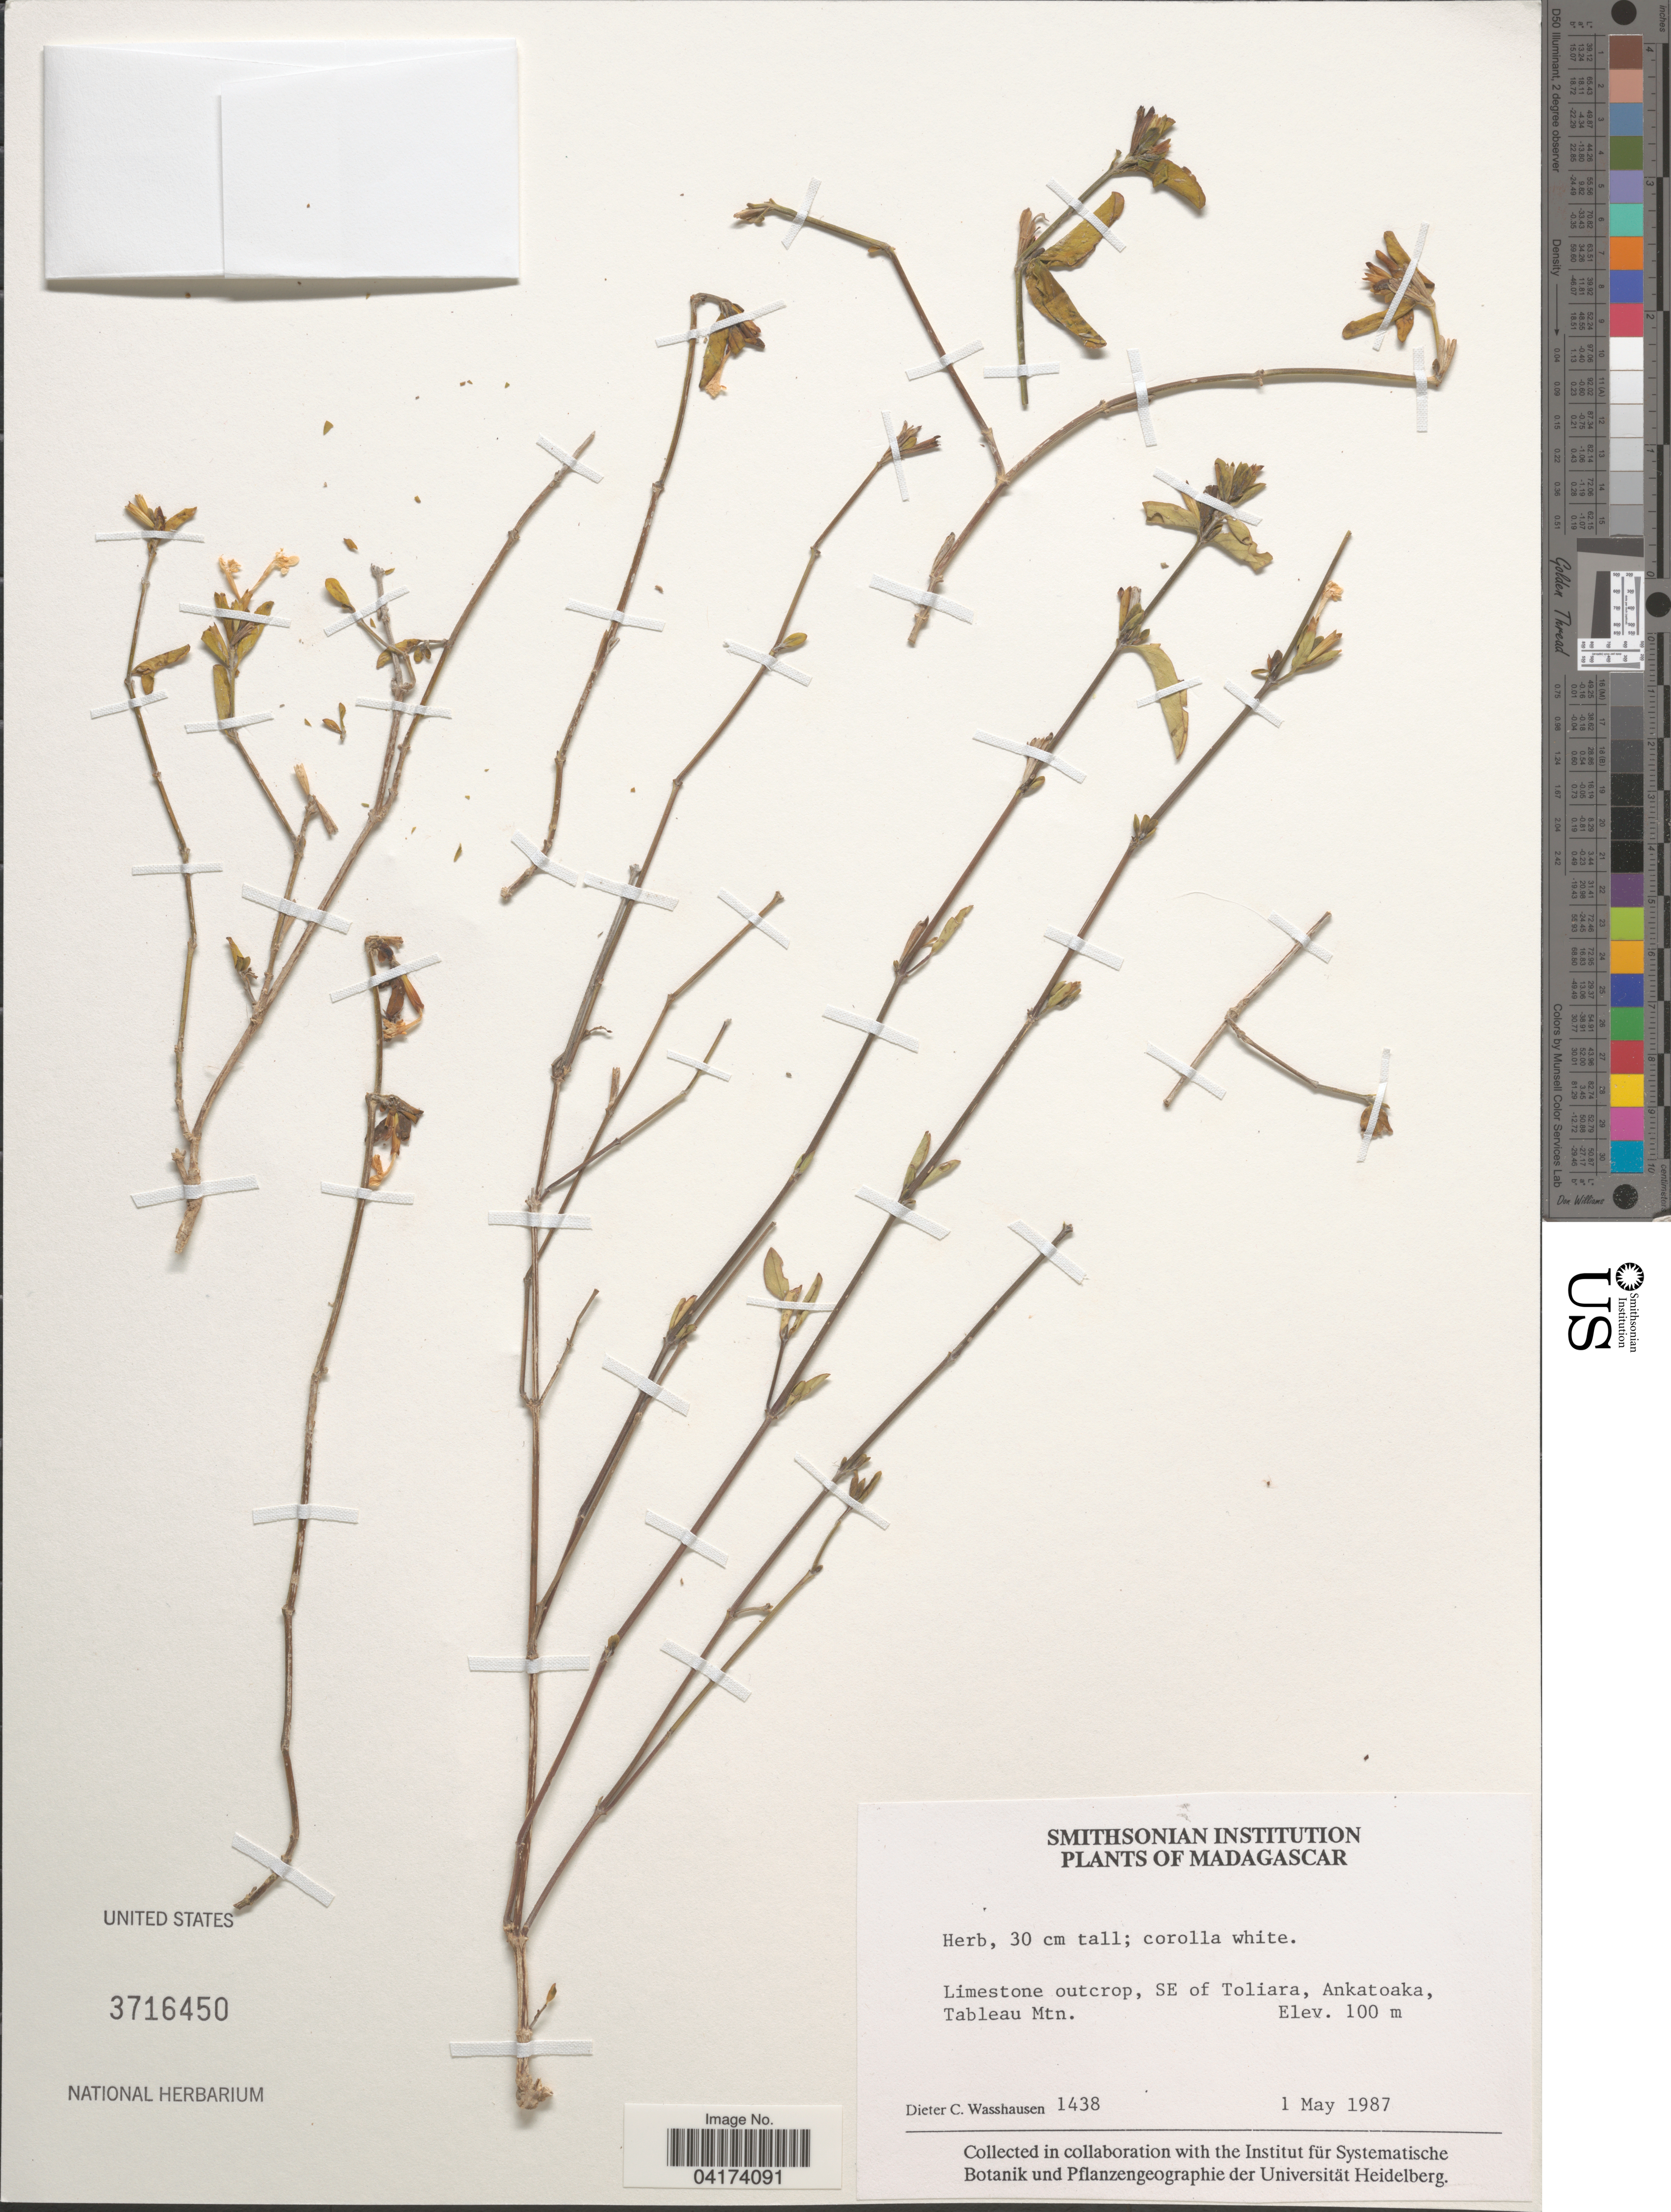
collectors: D. C. Wasshausen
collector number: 1438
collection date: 1987-05-01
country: Madagascar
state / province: Atsimo-Andrefana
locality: SE of Toliara, Ankatoaka, Tableau Mtn.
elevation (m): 100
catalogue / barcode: US 3716450